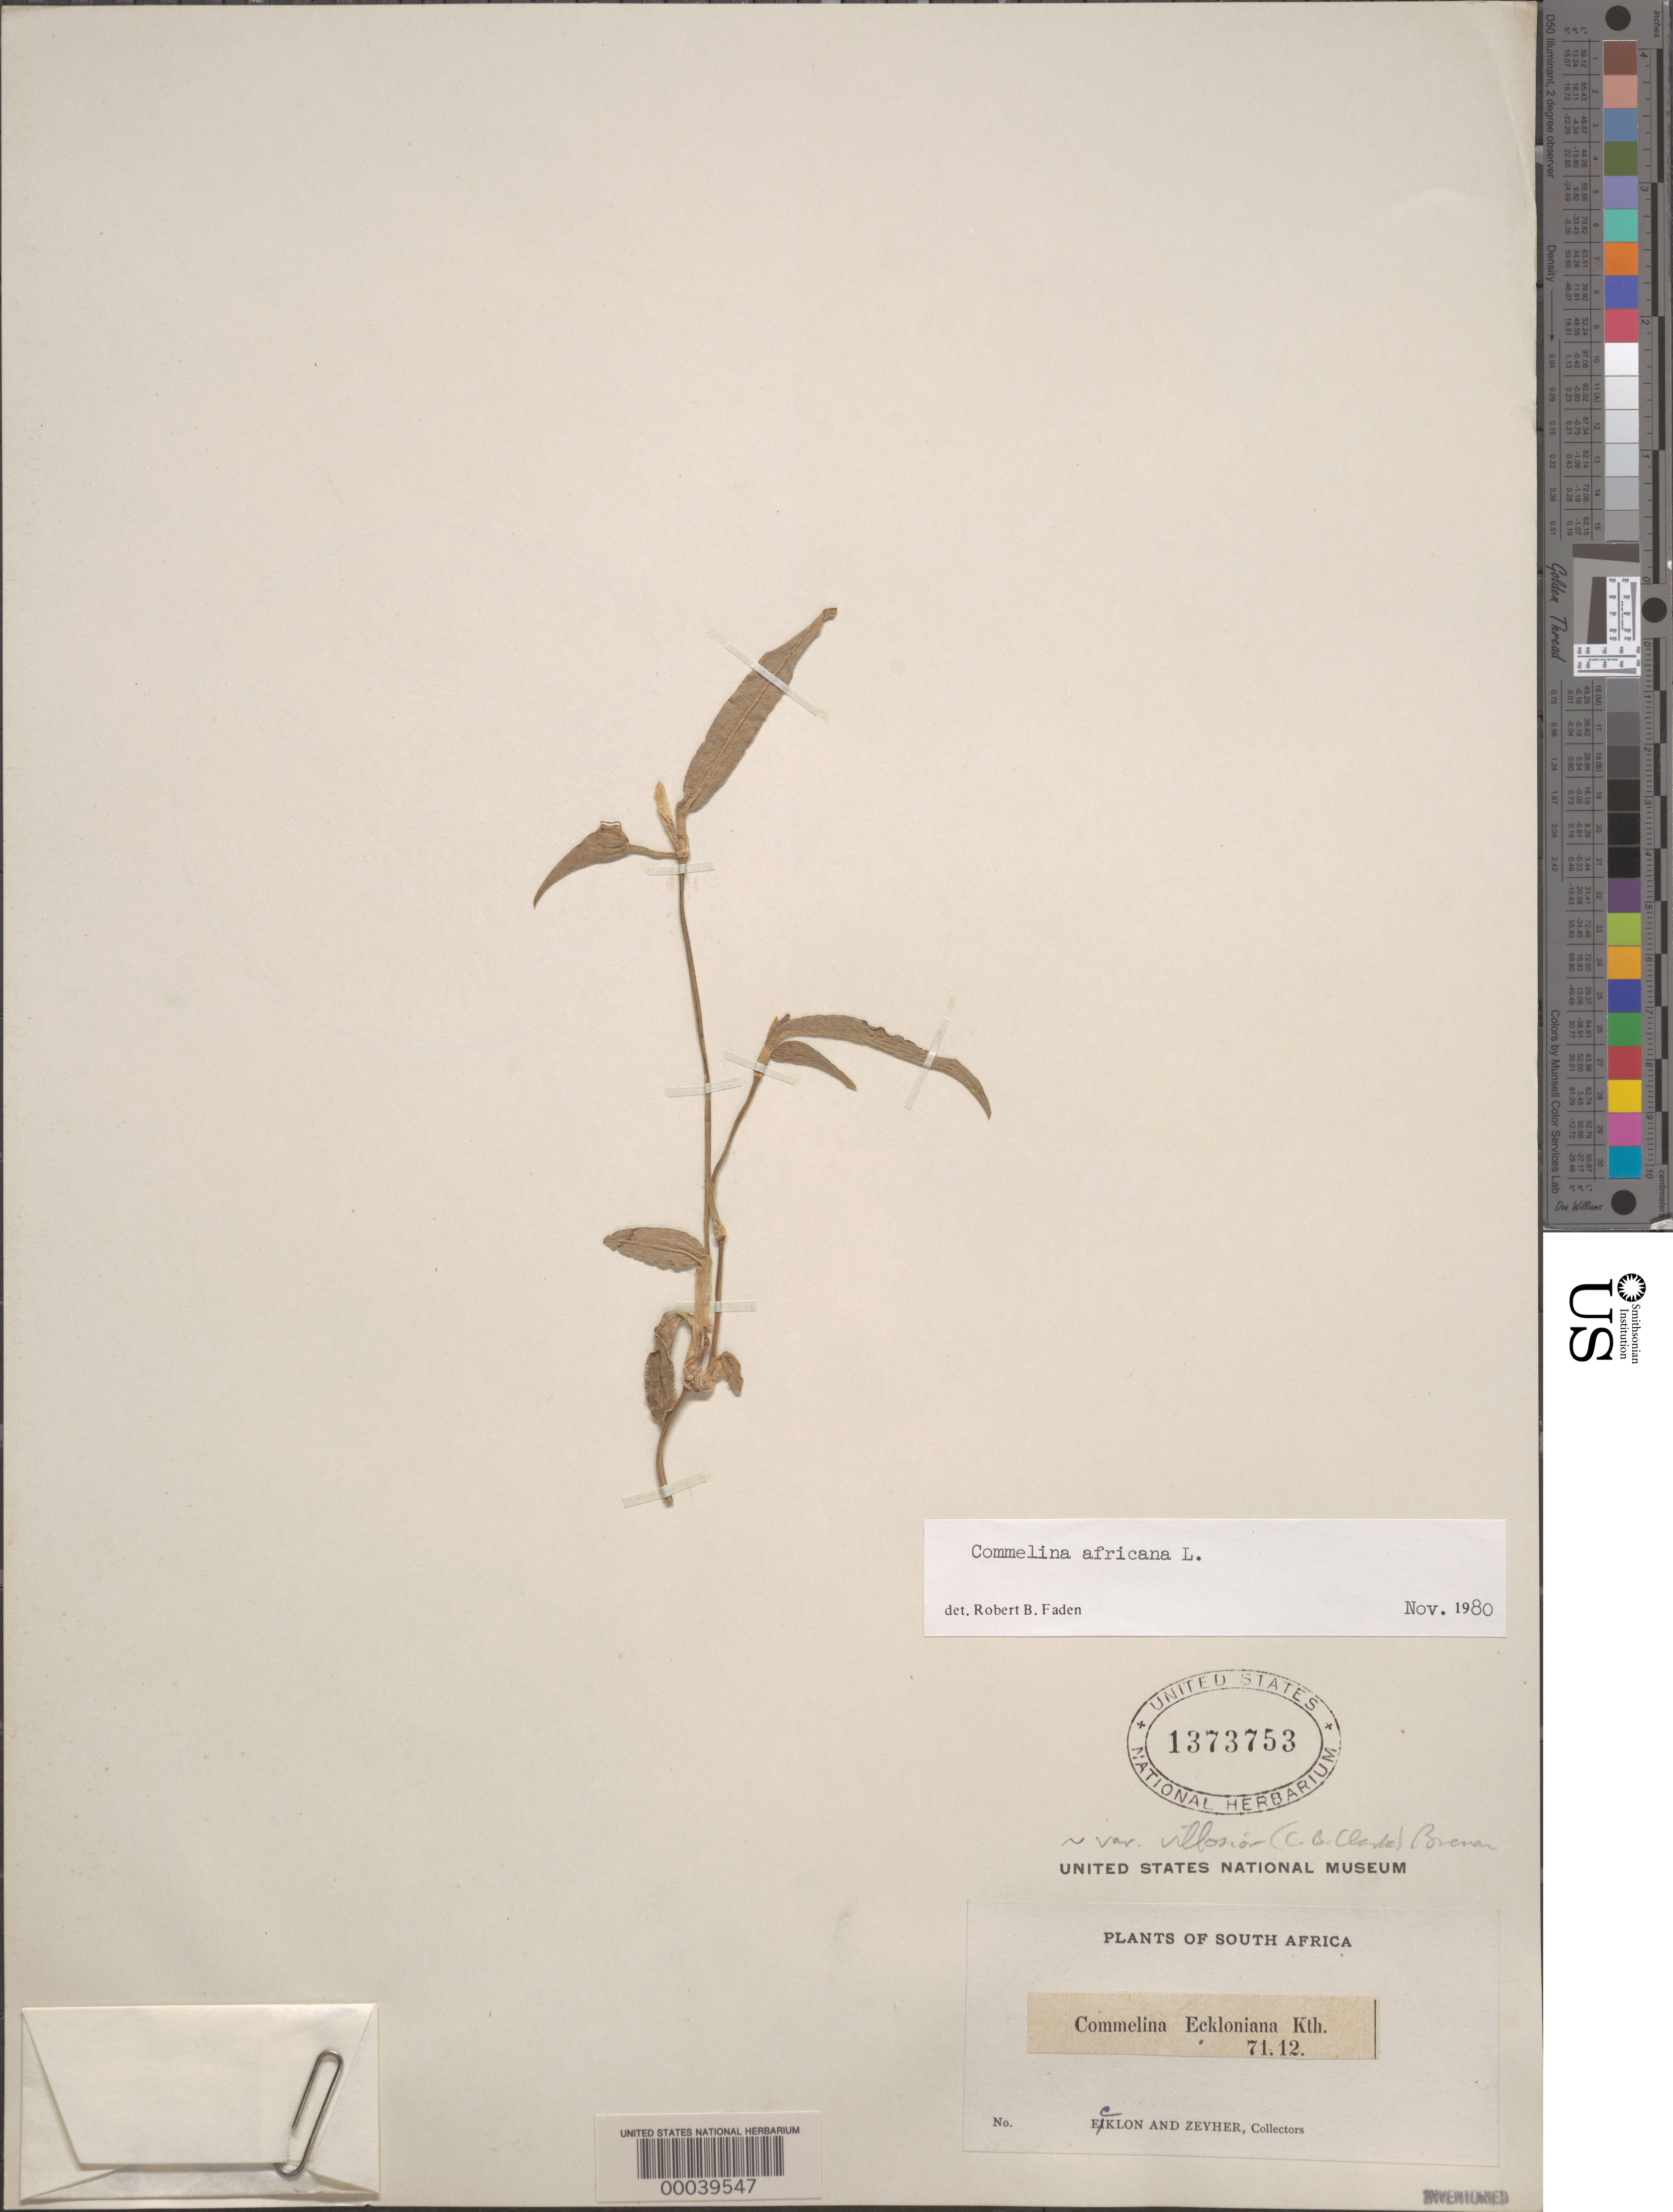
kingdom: Plantae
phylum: Tracheophyta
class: Liliopsida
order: Commelinales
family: Commelinaceae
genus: Commelina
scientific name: Commelina africana var. villosior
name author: (C.B. Clarke) Brenan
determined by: Faden, Robert B., (US), Smithsonian Institution - National Museum of Natural History (UNITED STATES)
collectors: C. F. Ecklon & C. Zeyher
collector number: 71.12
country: South Africa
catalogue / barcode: US 1373753